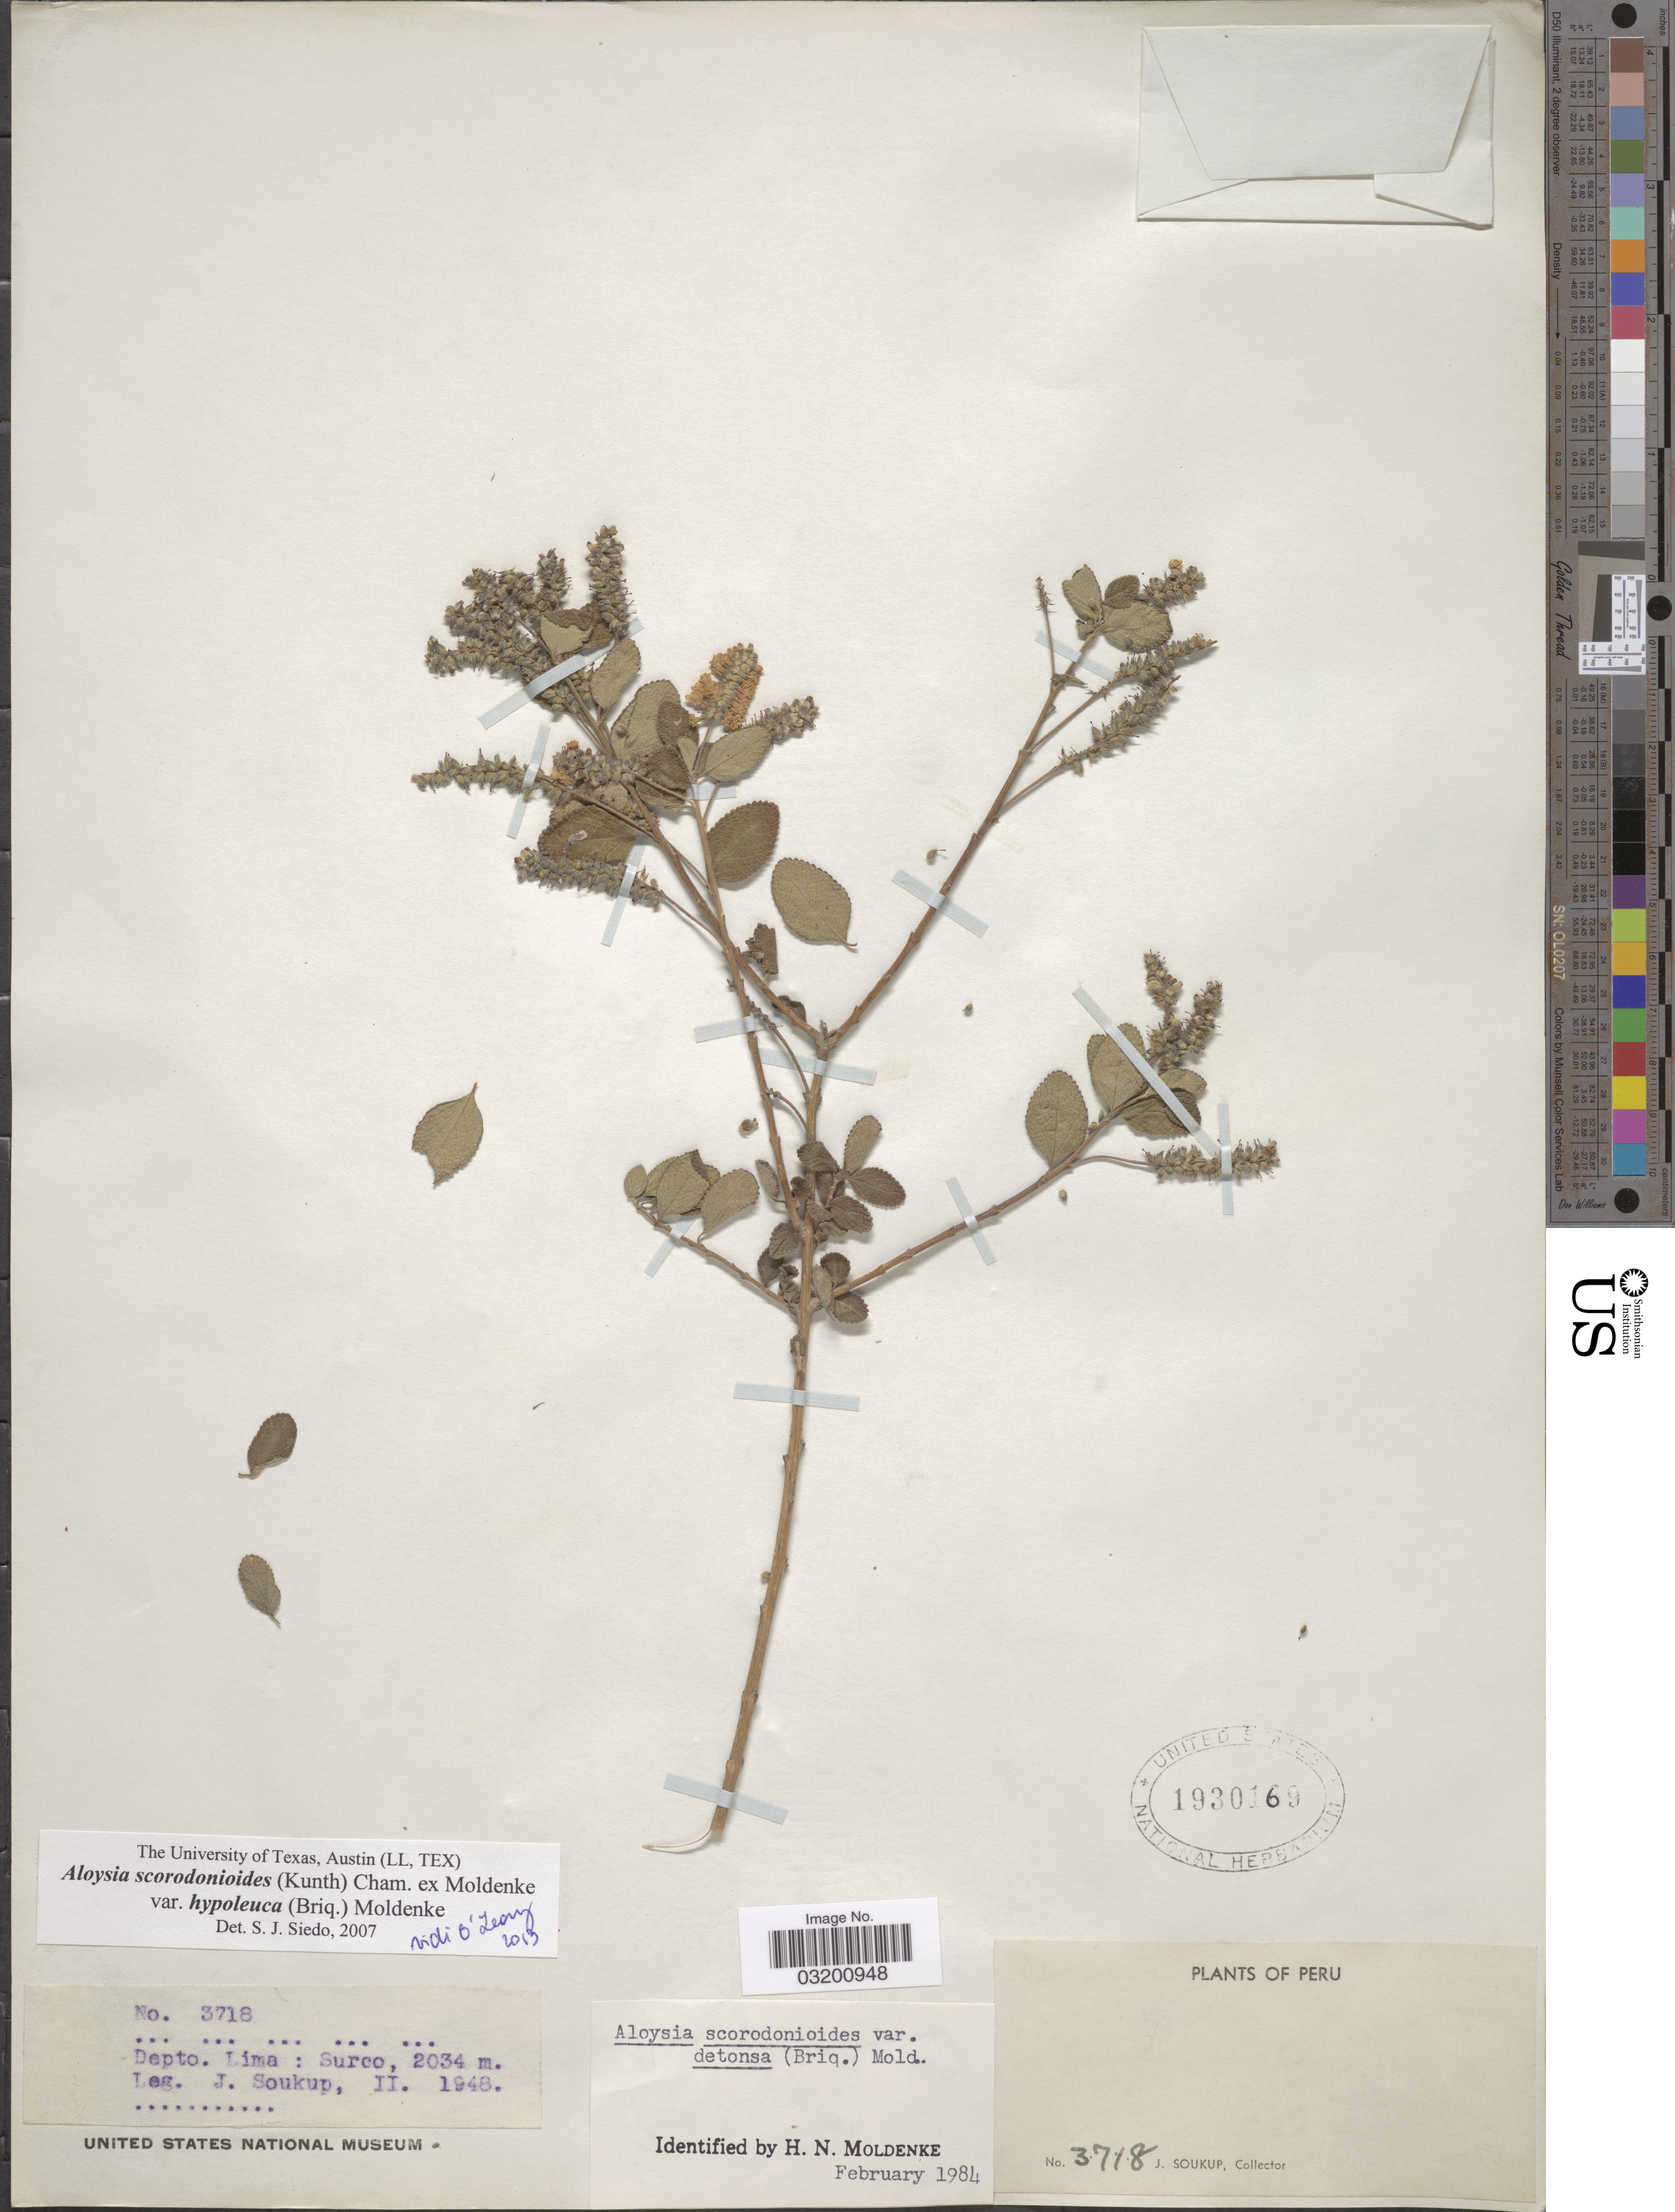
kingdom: Plantae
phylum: Tracheophyta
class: Magnoliopsida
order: Lamiales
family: Verbenaceae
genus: Aloysia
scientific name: Aloysia scorodonioides var. hypoleuca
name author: (Briq.) Moldenke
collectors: J. Soukup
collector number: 3718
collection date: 1948-02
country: Peru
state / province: Lima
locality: Depto. Lima: Surco.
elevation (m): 2034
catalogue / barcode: US 1930169